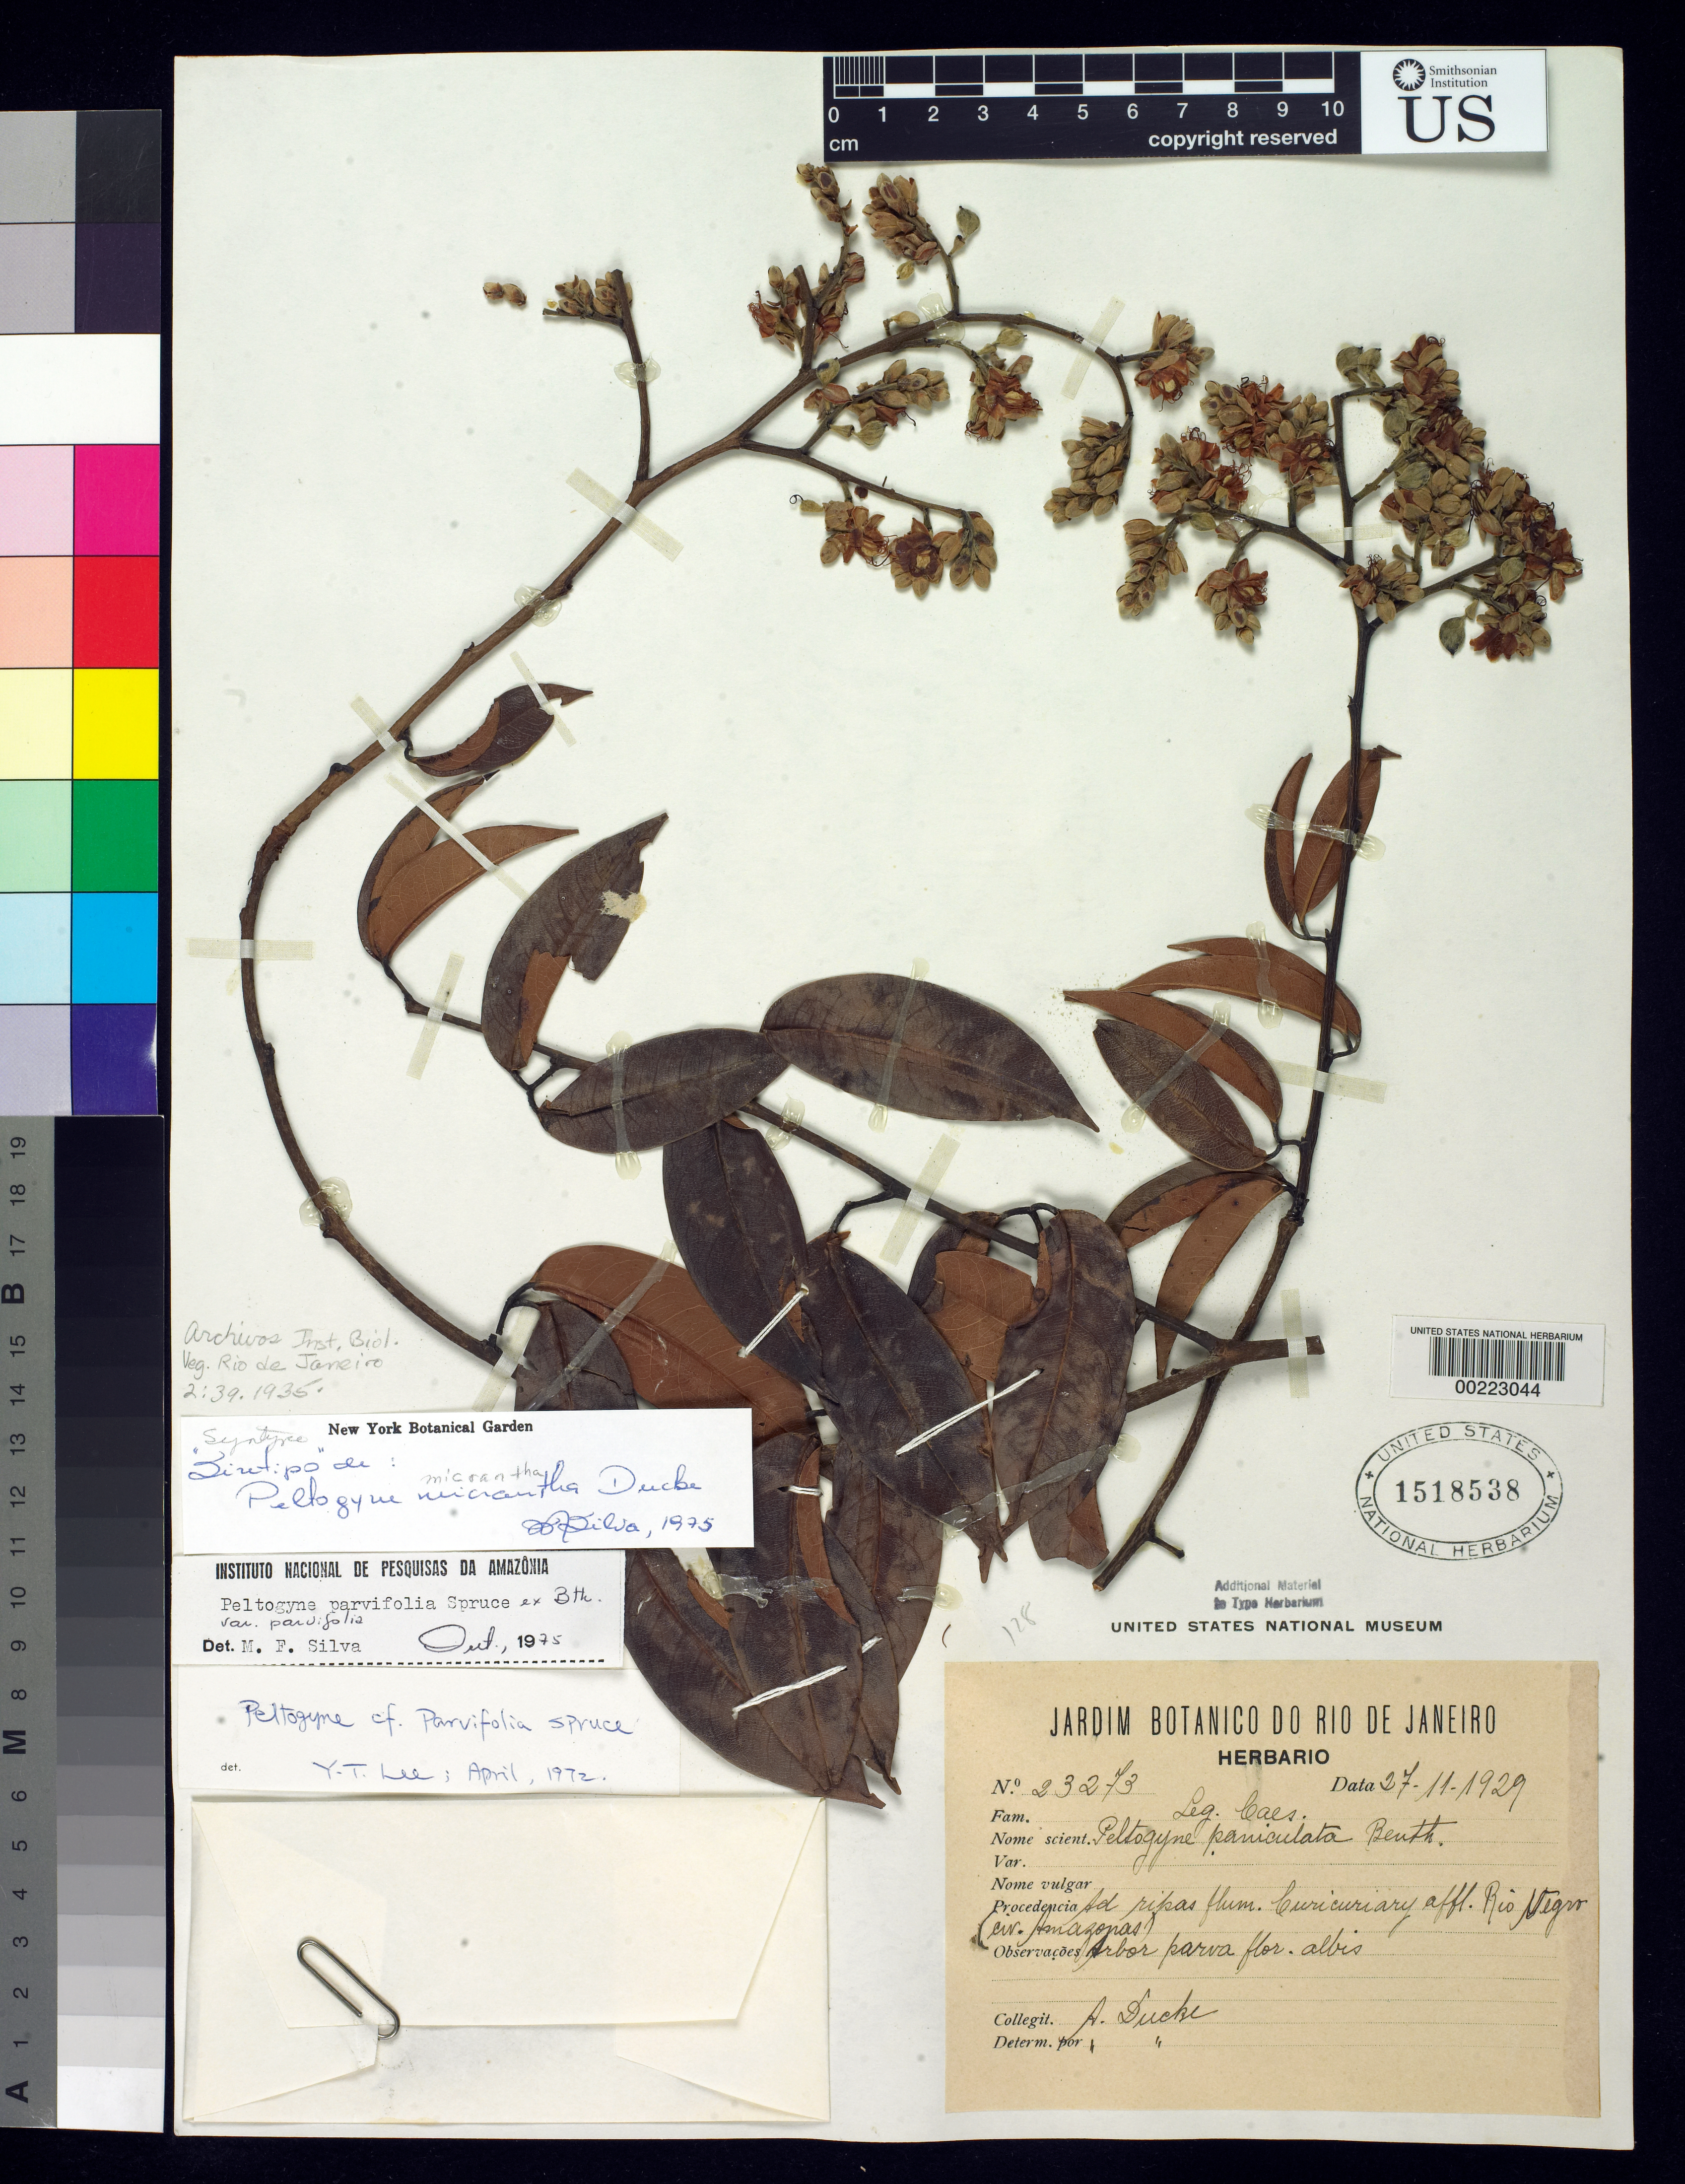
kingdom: Plantae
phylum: Tracheophyta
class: Magnoliopsida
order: Fabales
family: Fabaceae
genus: Peltogyne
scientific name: Peltogyne micrantha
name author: Ducke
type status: Syntype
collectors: A. Ducke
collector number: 23273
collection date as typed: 27 Nov 1929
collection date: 1929-11-27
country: Brazil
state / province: Amazonas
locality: Curicuriary affl. rio negro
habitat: Bank of river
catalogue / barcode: US 1518538